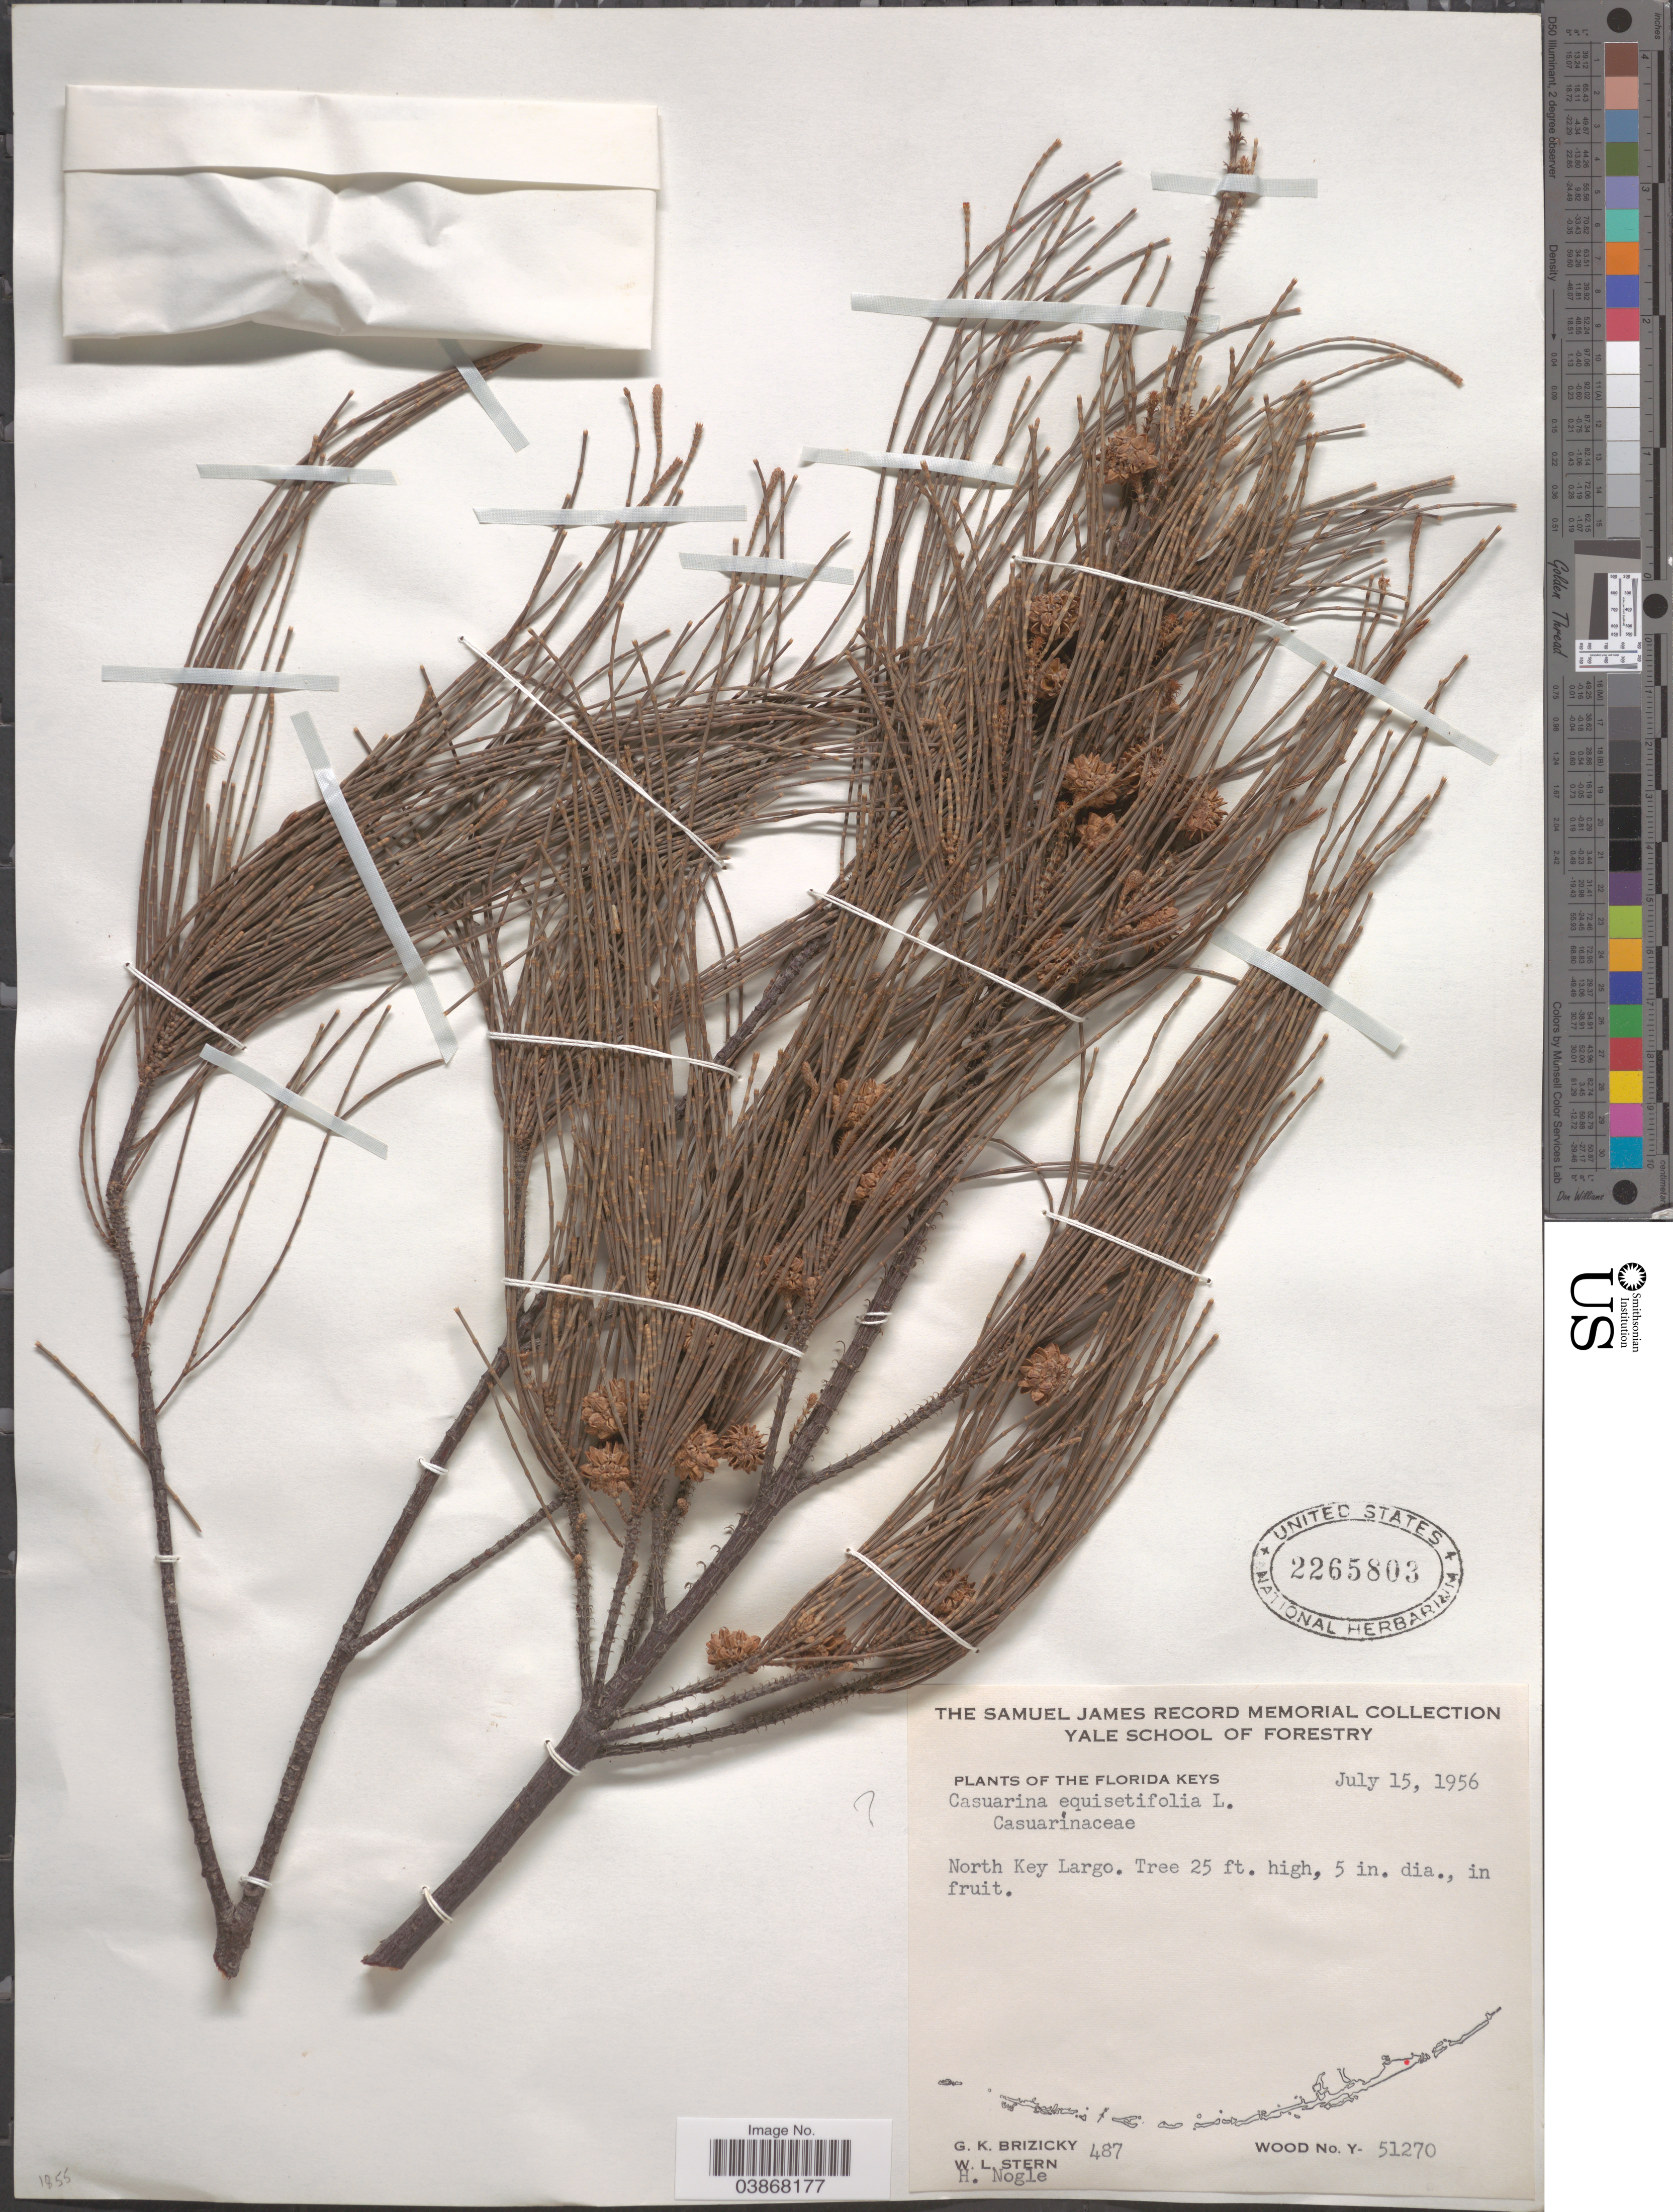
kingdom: Plantae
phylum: Tracheophyta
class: Magnoliopsida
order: Fagales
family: Casuarinaceae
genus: Casuarina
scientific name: Casuarina equisetifolia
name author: L.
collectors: G. K. Brizicky, W. L. Stern & H. Nogle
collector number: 487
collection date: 1956-07-15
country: United States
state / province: Florida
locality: The Florida Keys. North Key Largo.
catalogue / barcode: US 2265803